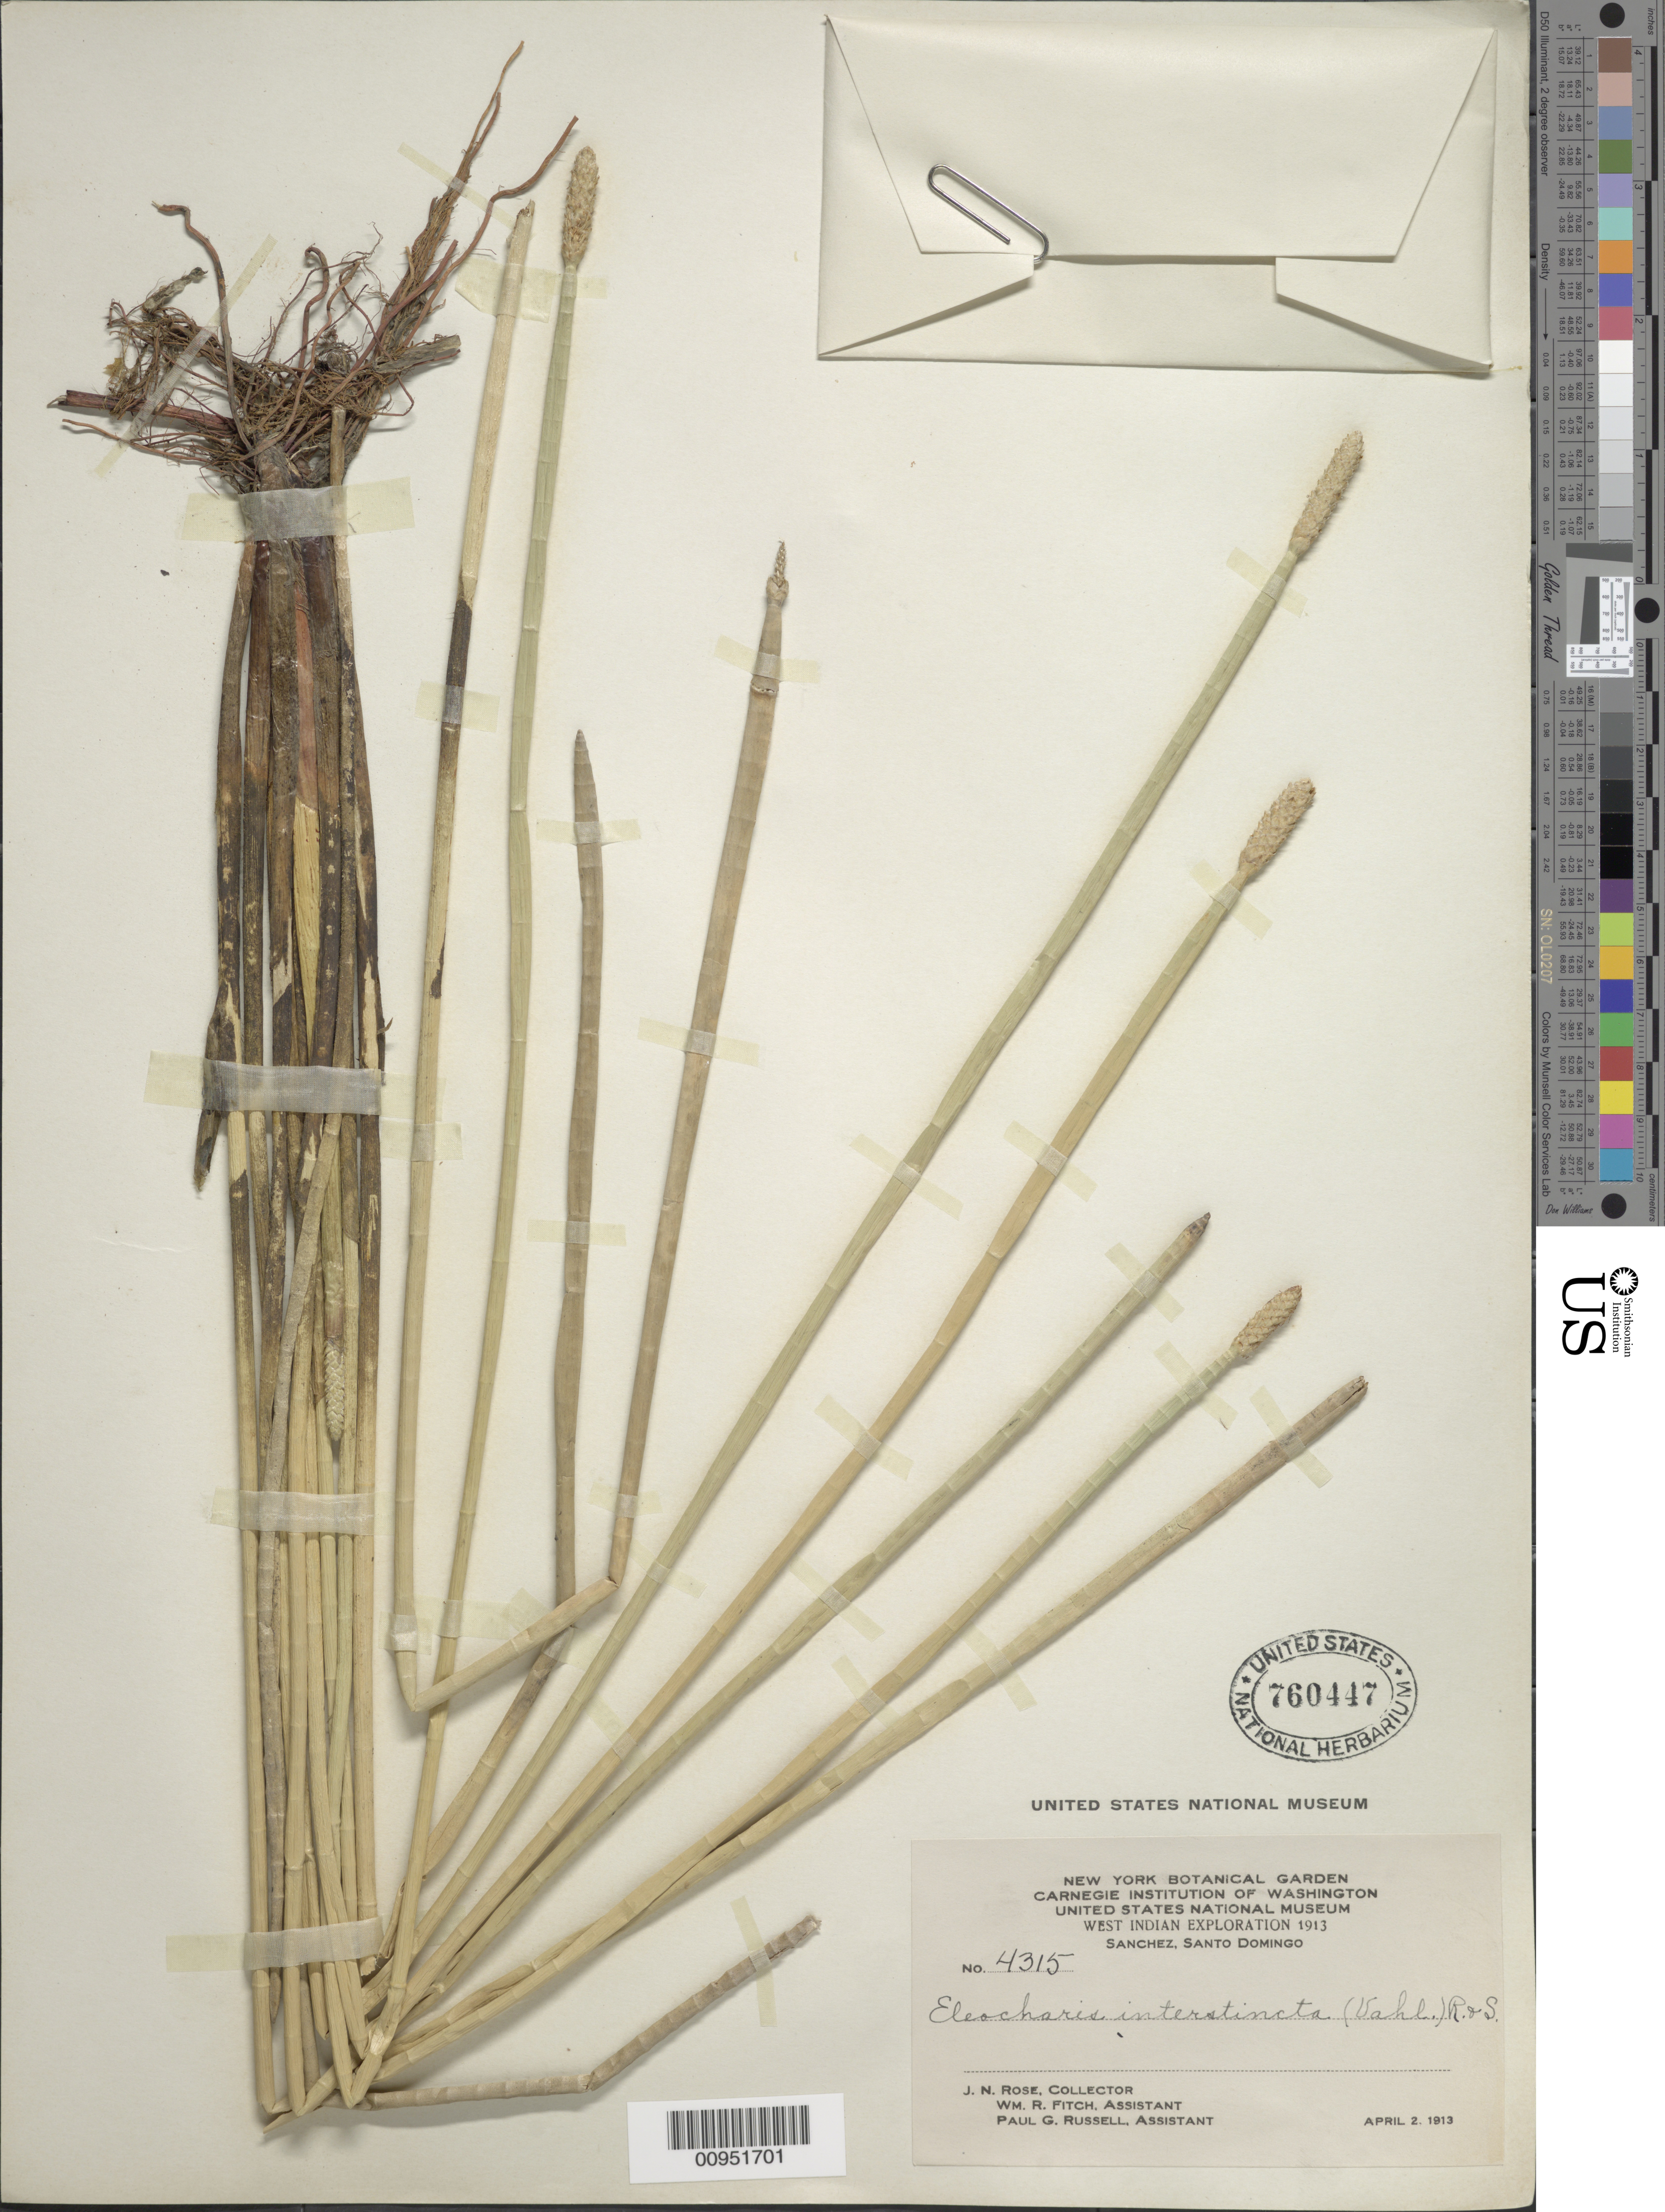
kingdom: Plantae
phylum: Tracheophyta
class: Liliopsida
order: Poales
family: Cyperaceae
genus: Eleocharis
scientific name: Eleocharis interstincta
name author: (Vahl) Roem. & Schult.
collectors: J. N. Rose, W. R. Fitch & P. G. Russell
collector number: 4315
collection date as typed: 02 Apr 1913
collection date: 1913-04-02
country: Dominican Republic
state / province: Sanchez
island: Hispaniola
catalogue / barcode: US 760447